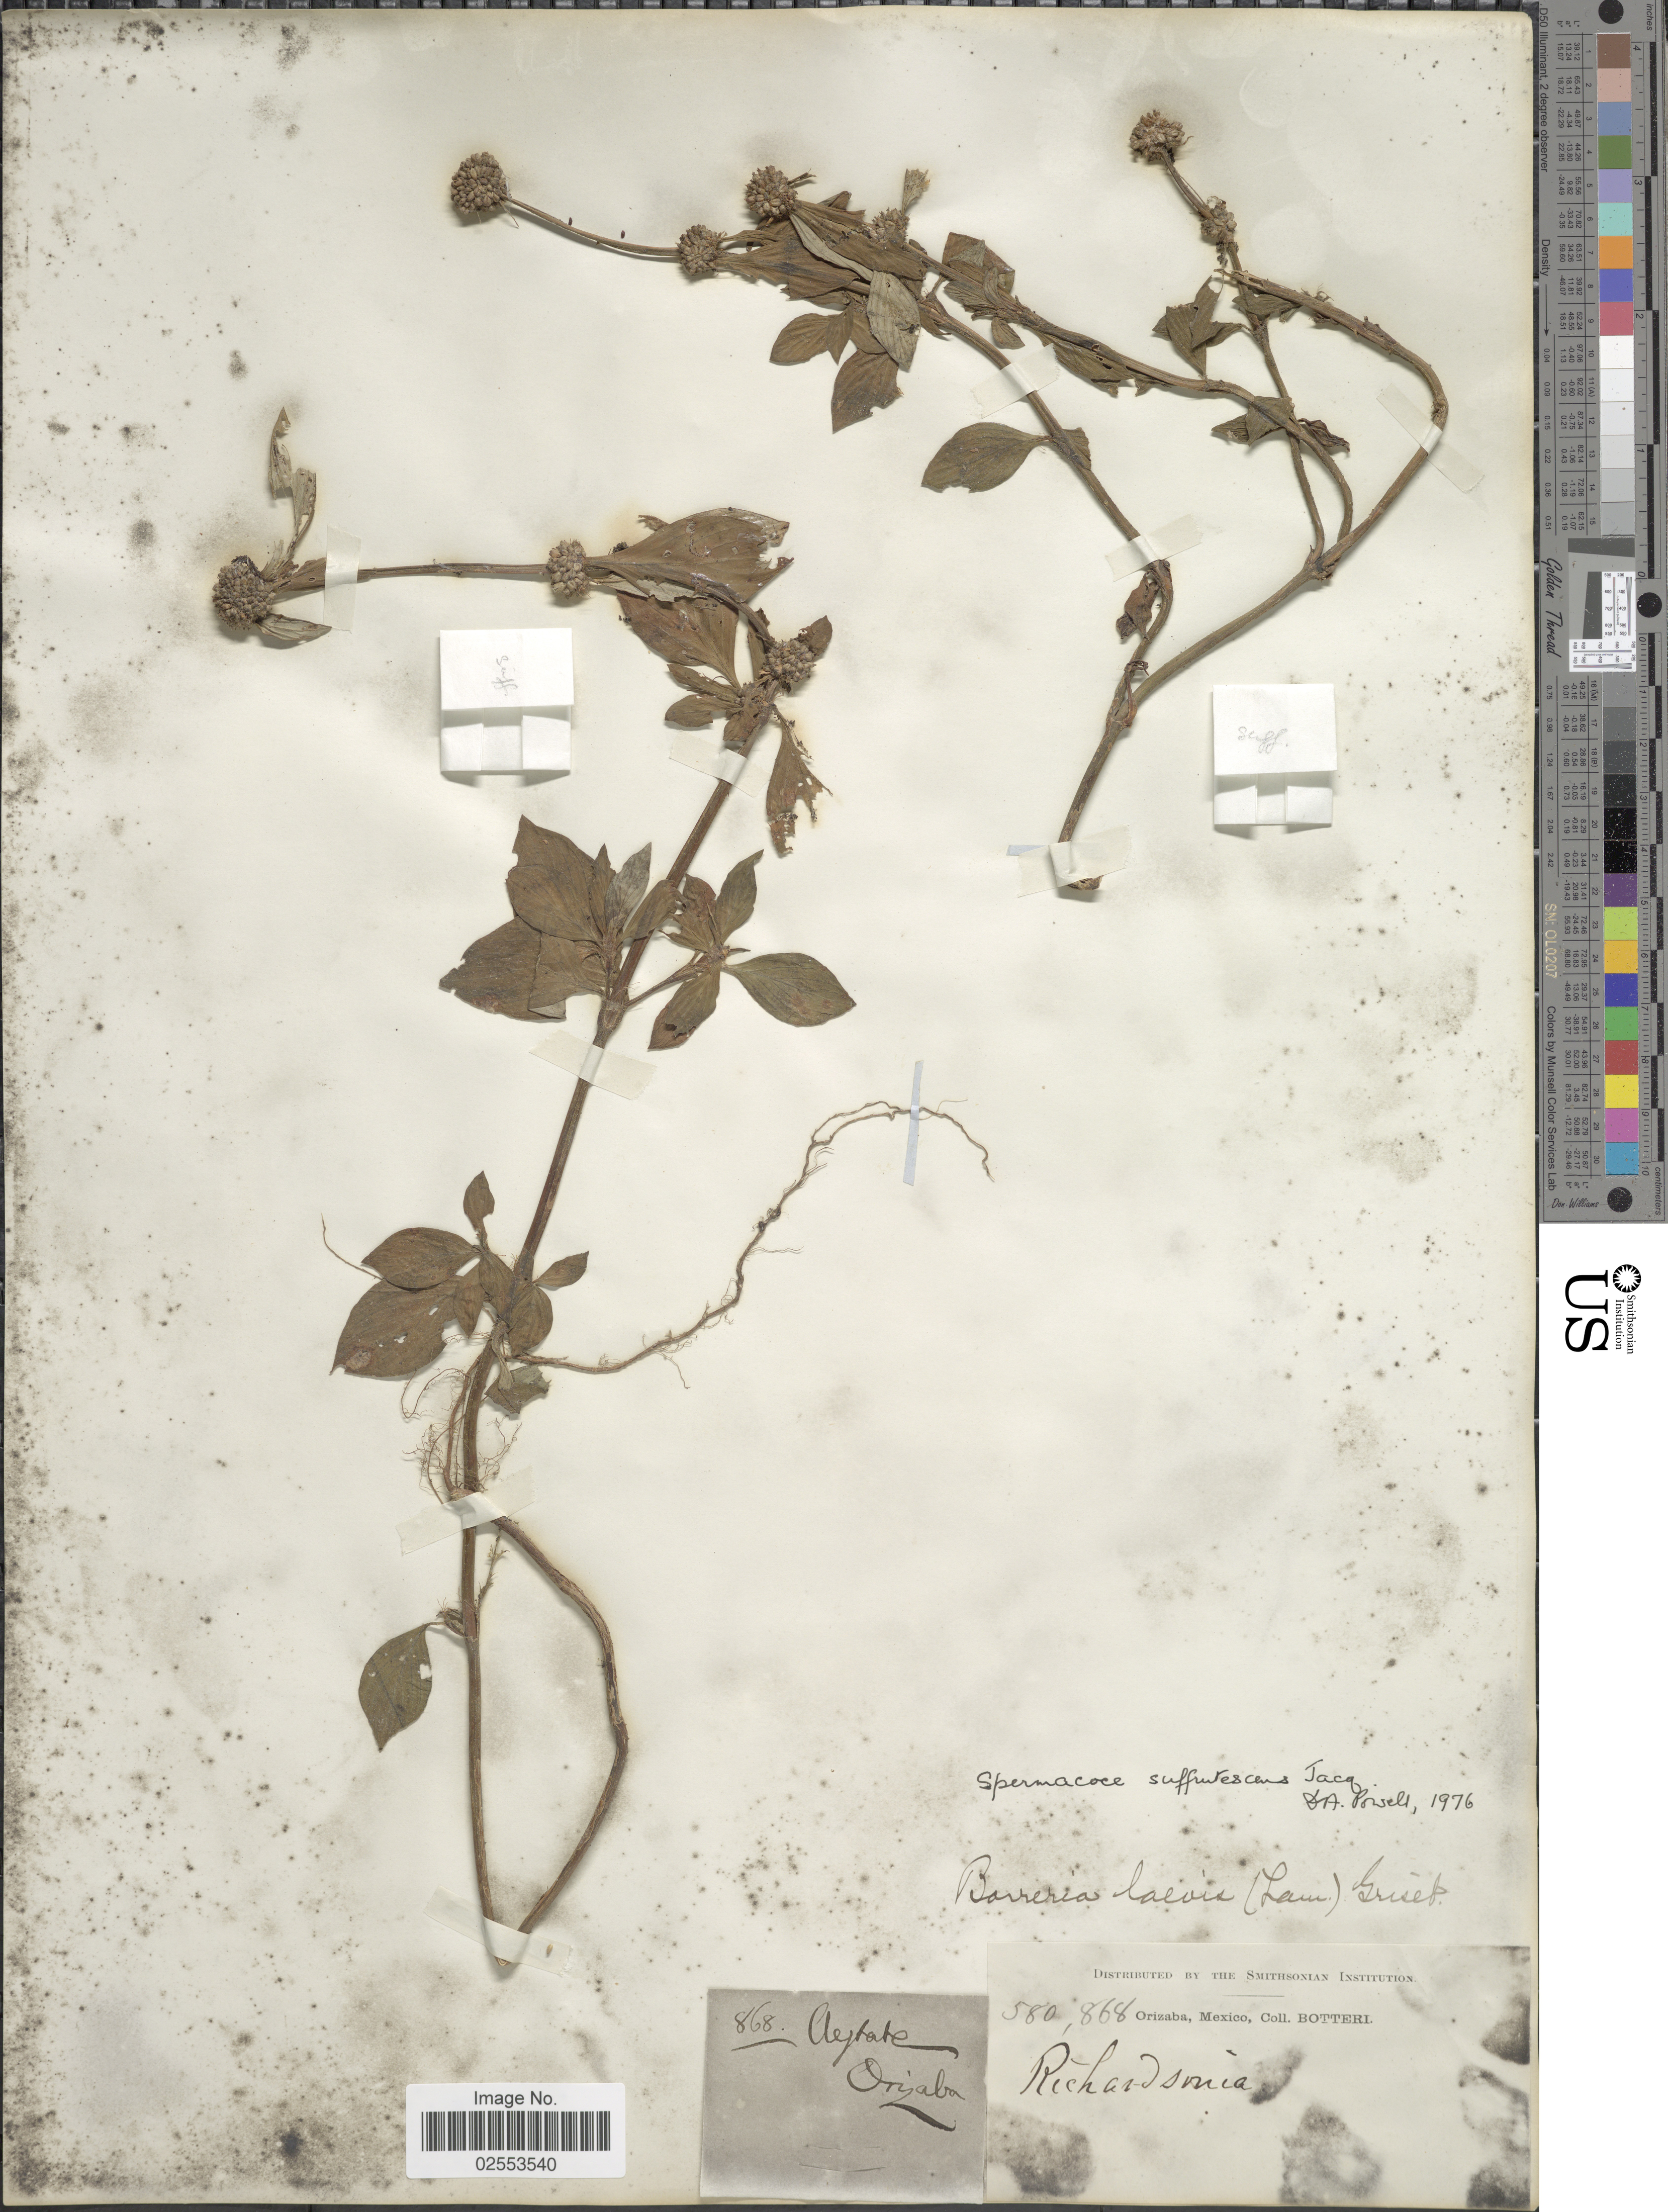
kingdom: Plantae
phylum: Tracheophyta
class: Magnoliopsida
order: Gentianales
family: Rubiaceae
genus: Spermacoce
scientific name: Spermacoce assurgens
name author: Ruiz & Pav.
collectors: -. Botteri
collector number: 868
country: Mexico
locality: Orizaba